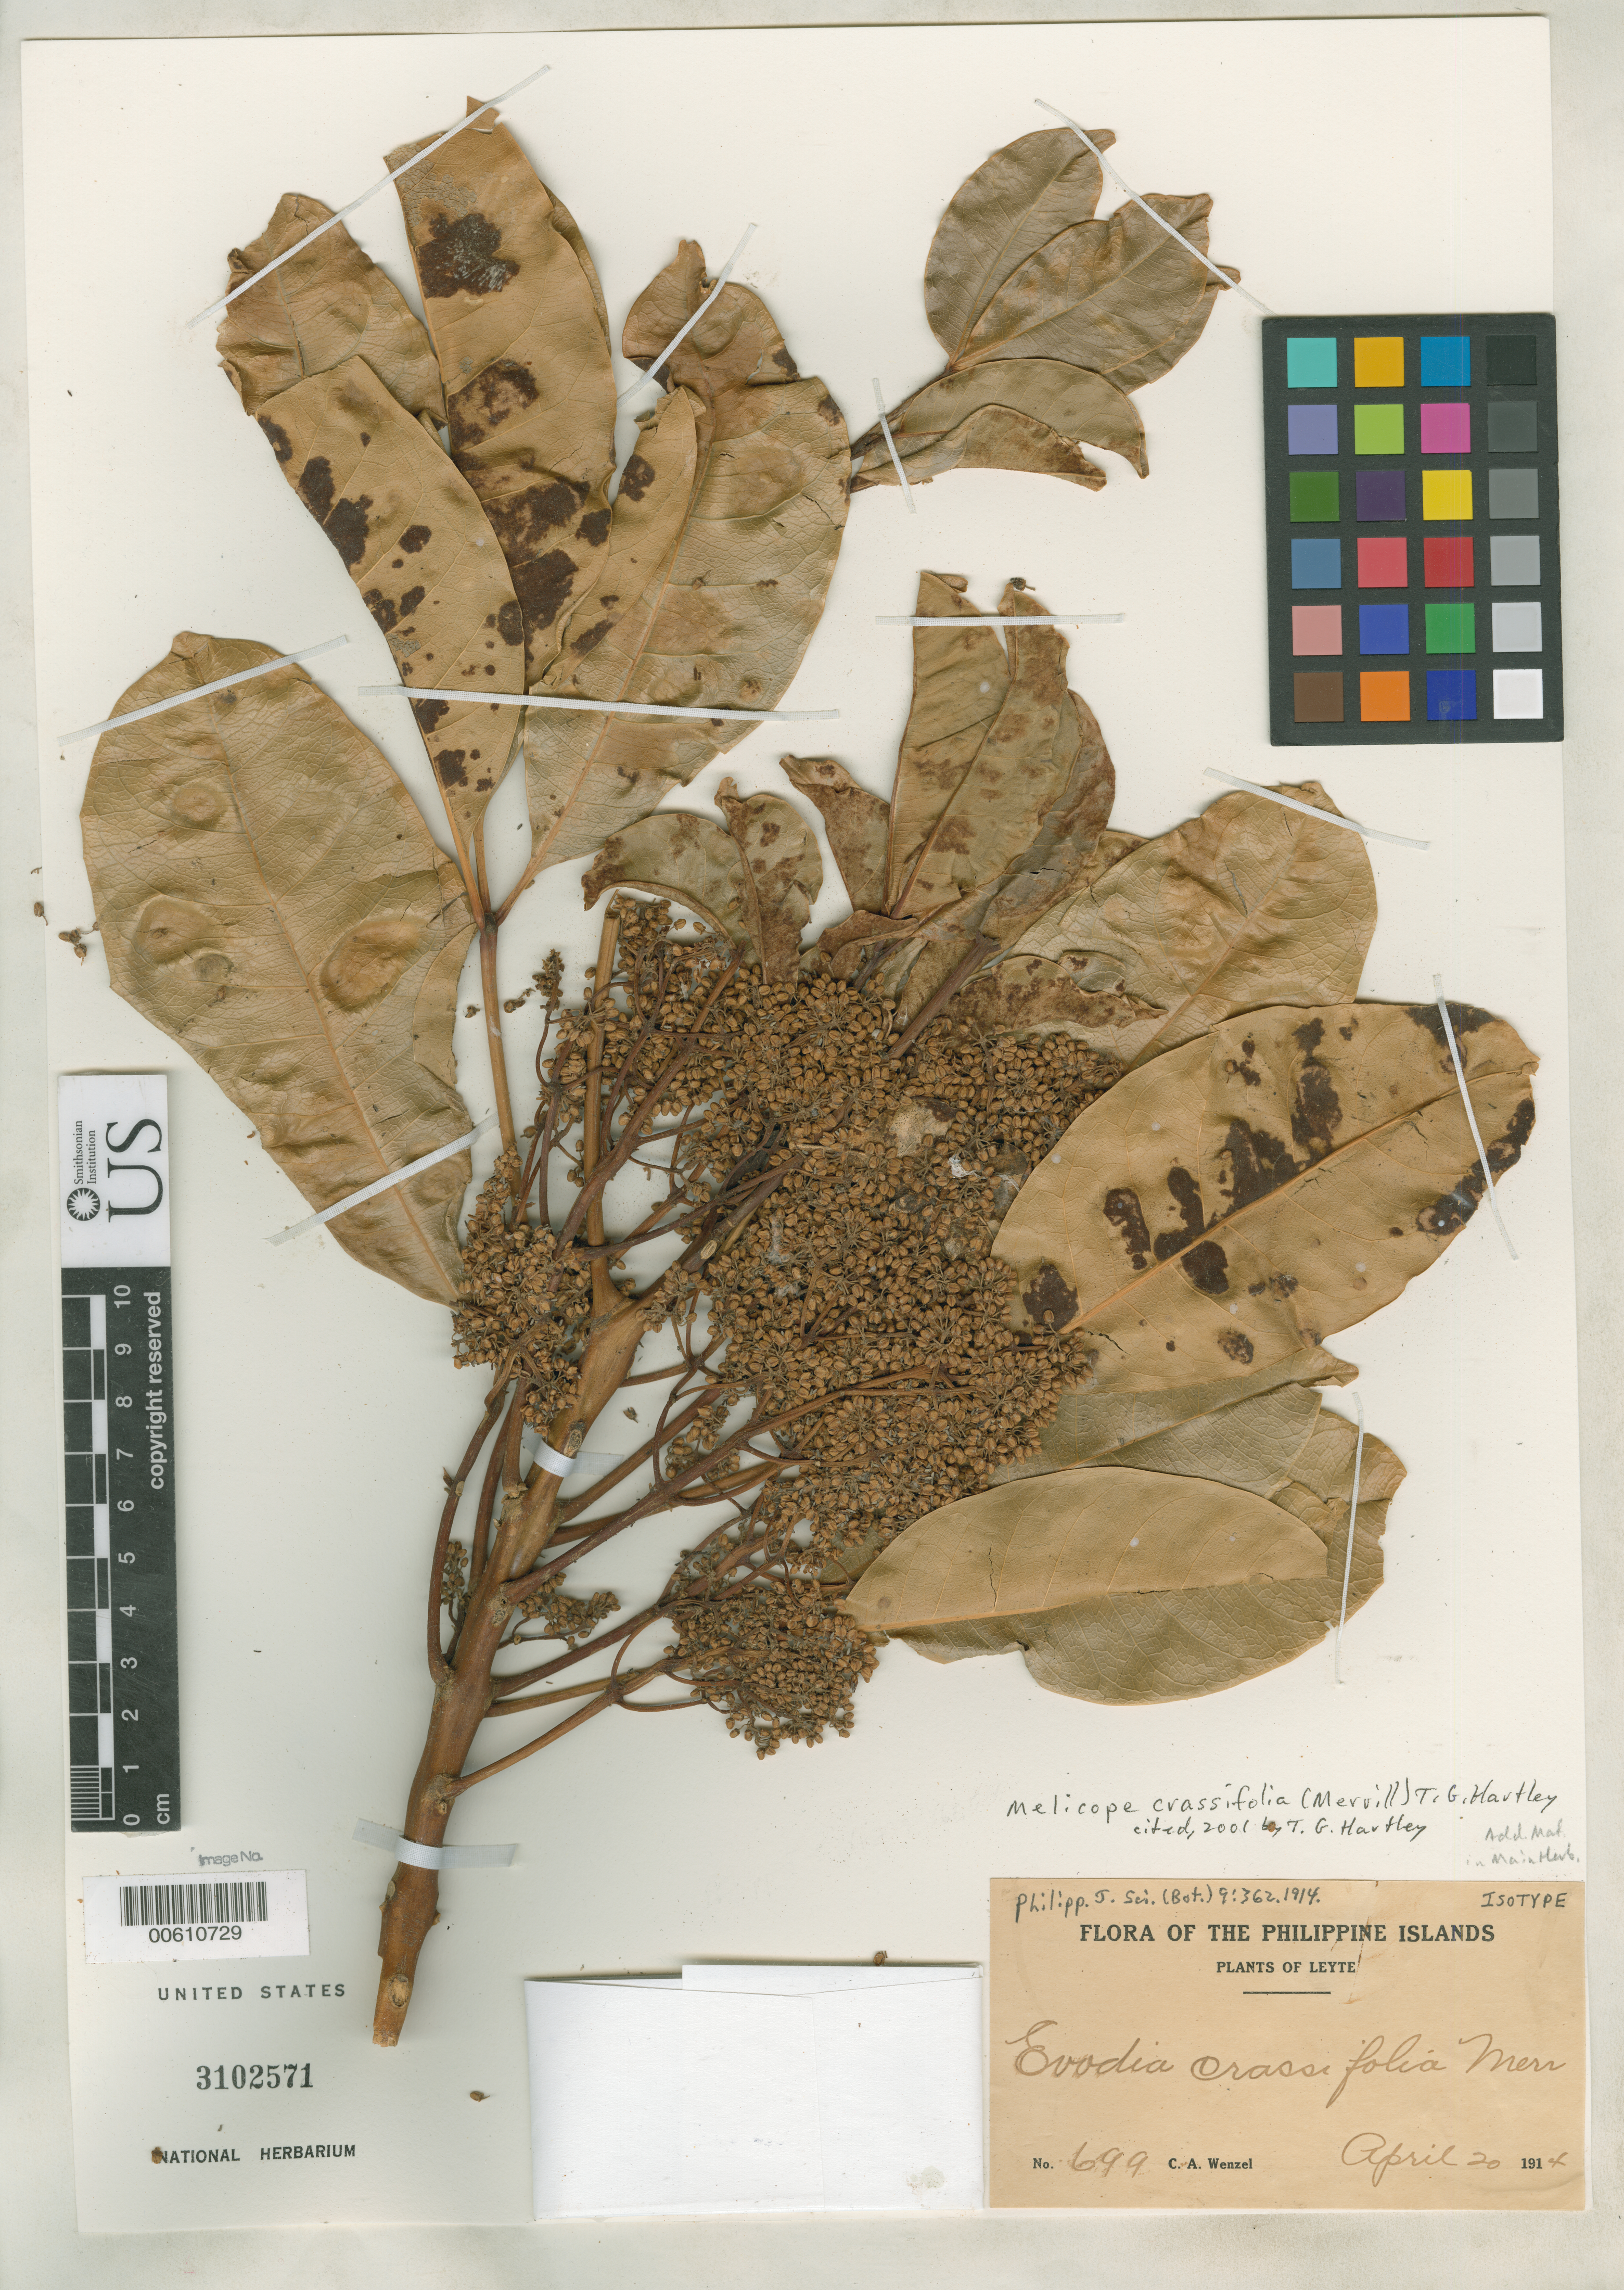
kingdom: Plantae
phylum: Tracheophyta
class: Magnoliopsida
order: Sapindales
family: Rutaceae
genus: Euodia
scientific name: Euodia crassifolia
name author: Merr.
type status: Isotype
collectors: C. Wenzel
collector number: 699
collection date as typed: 20 Apr 1914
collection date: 1914-04-20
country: Philippines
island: Leyte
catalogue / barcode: US 3102571